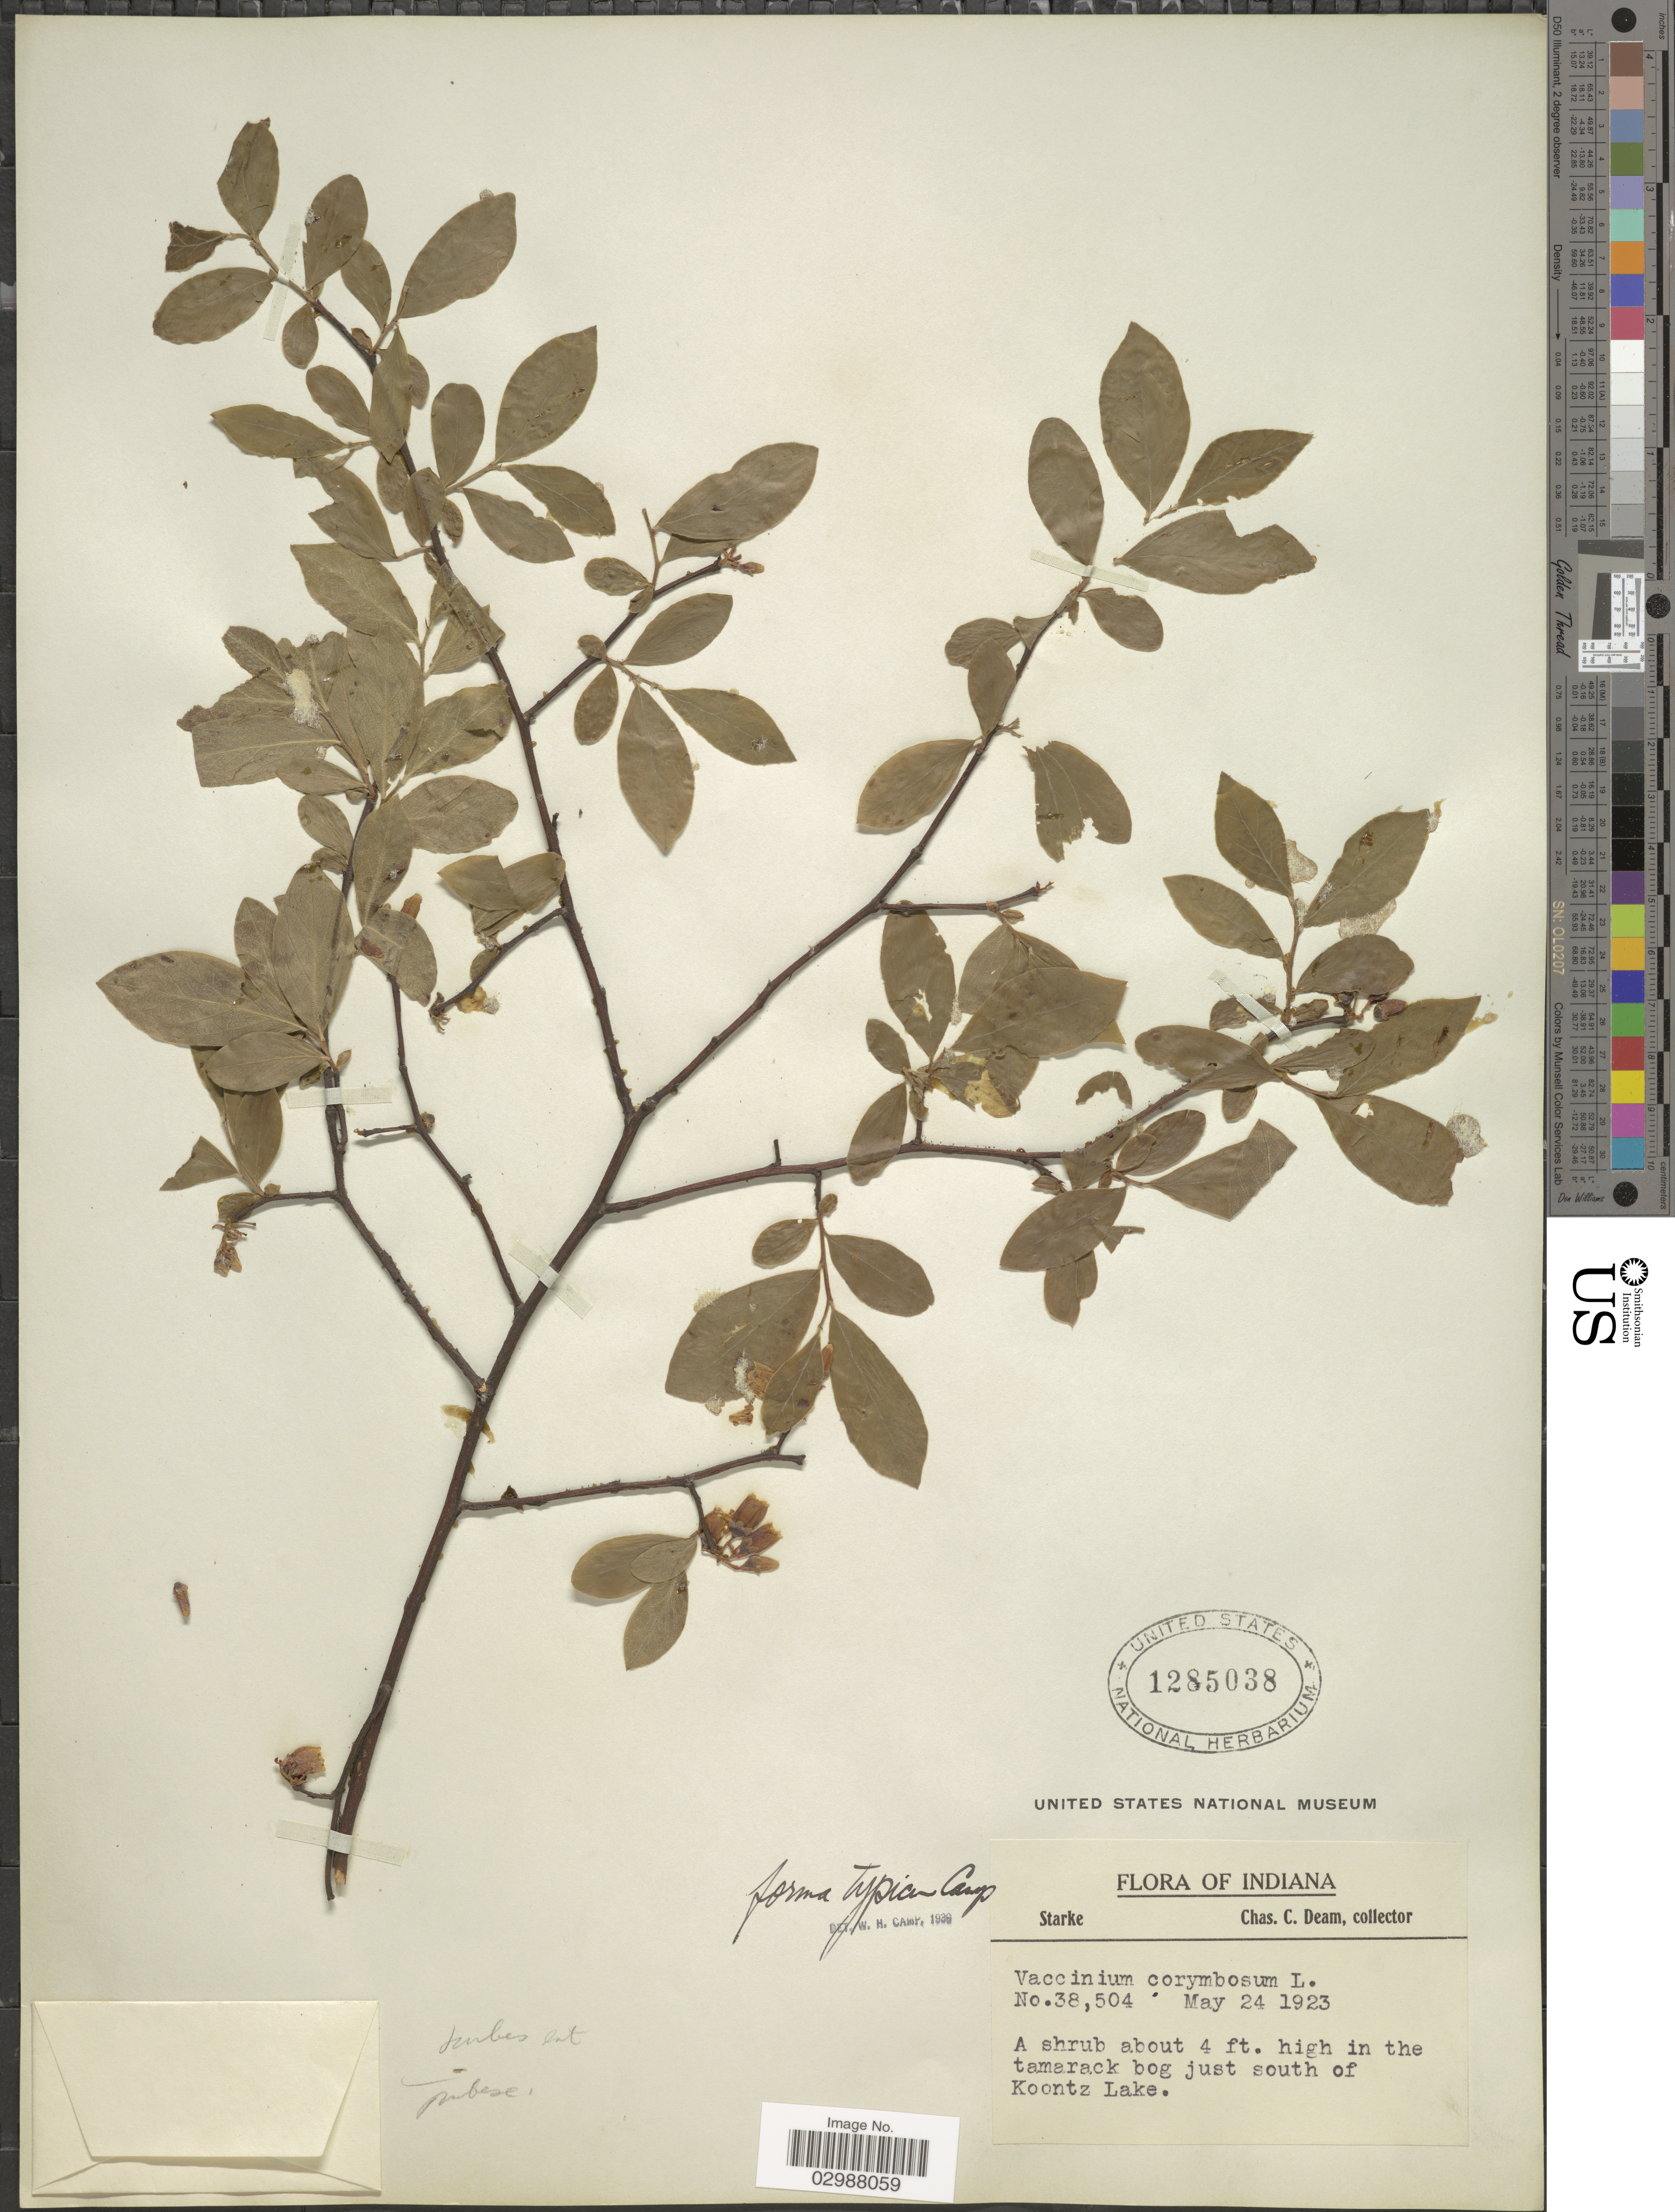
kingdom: Plantae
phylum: Tracheophyta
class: Magnoliopsida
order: Ericales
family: Ericaceae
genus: Vaccinium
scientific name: Vaccinium corymbosum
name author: L.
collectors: C. C. Deam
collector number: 38504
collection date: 1923-05-24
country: United States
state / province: Indiana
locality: Starke. High in the tamarack bog just south of Koontz Lake.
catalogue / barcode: US 1285038